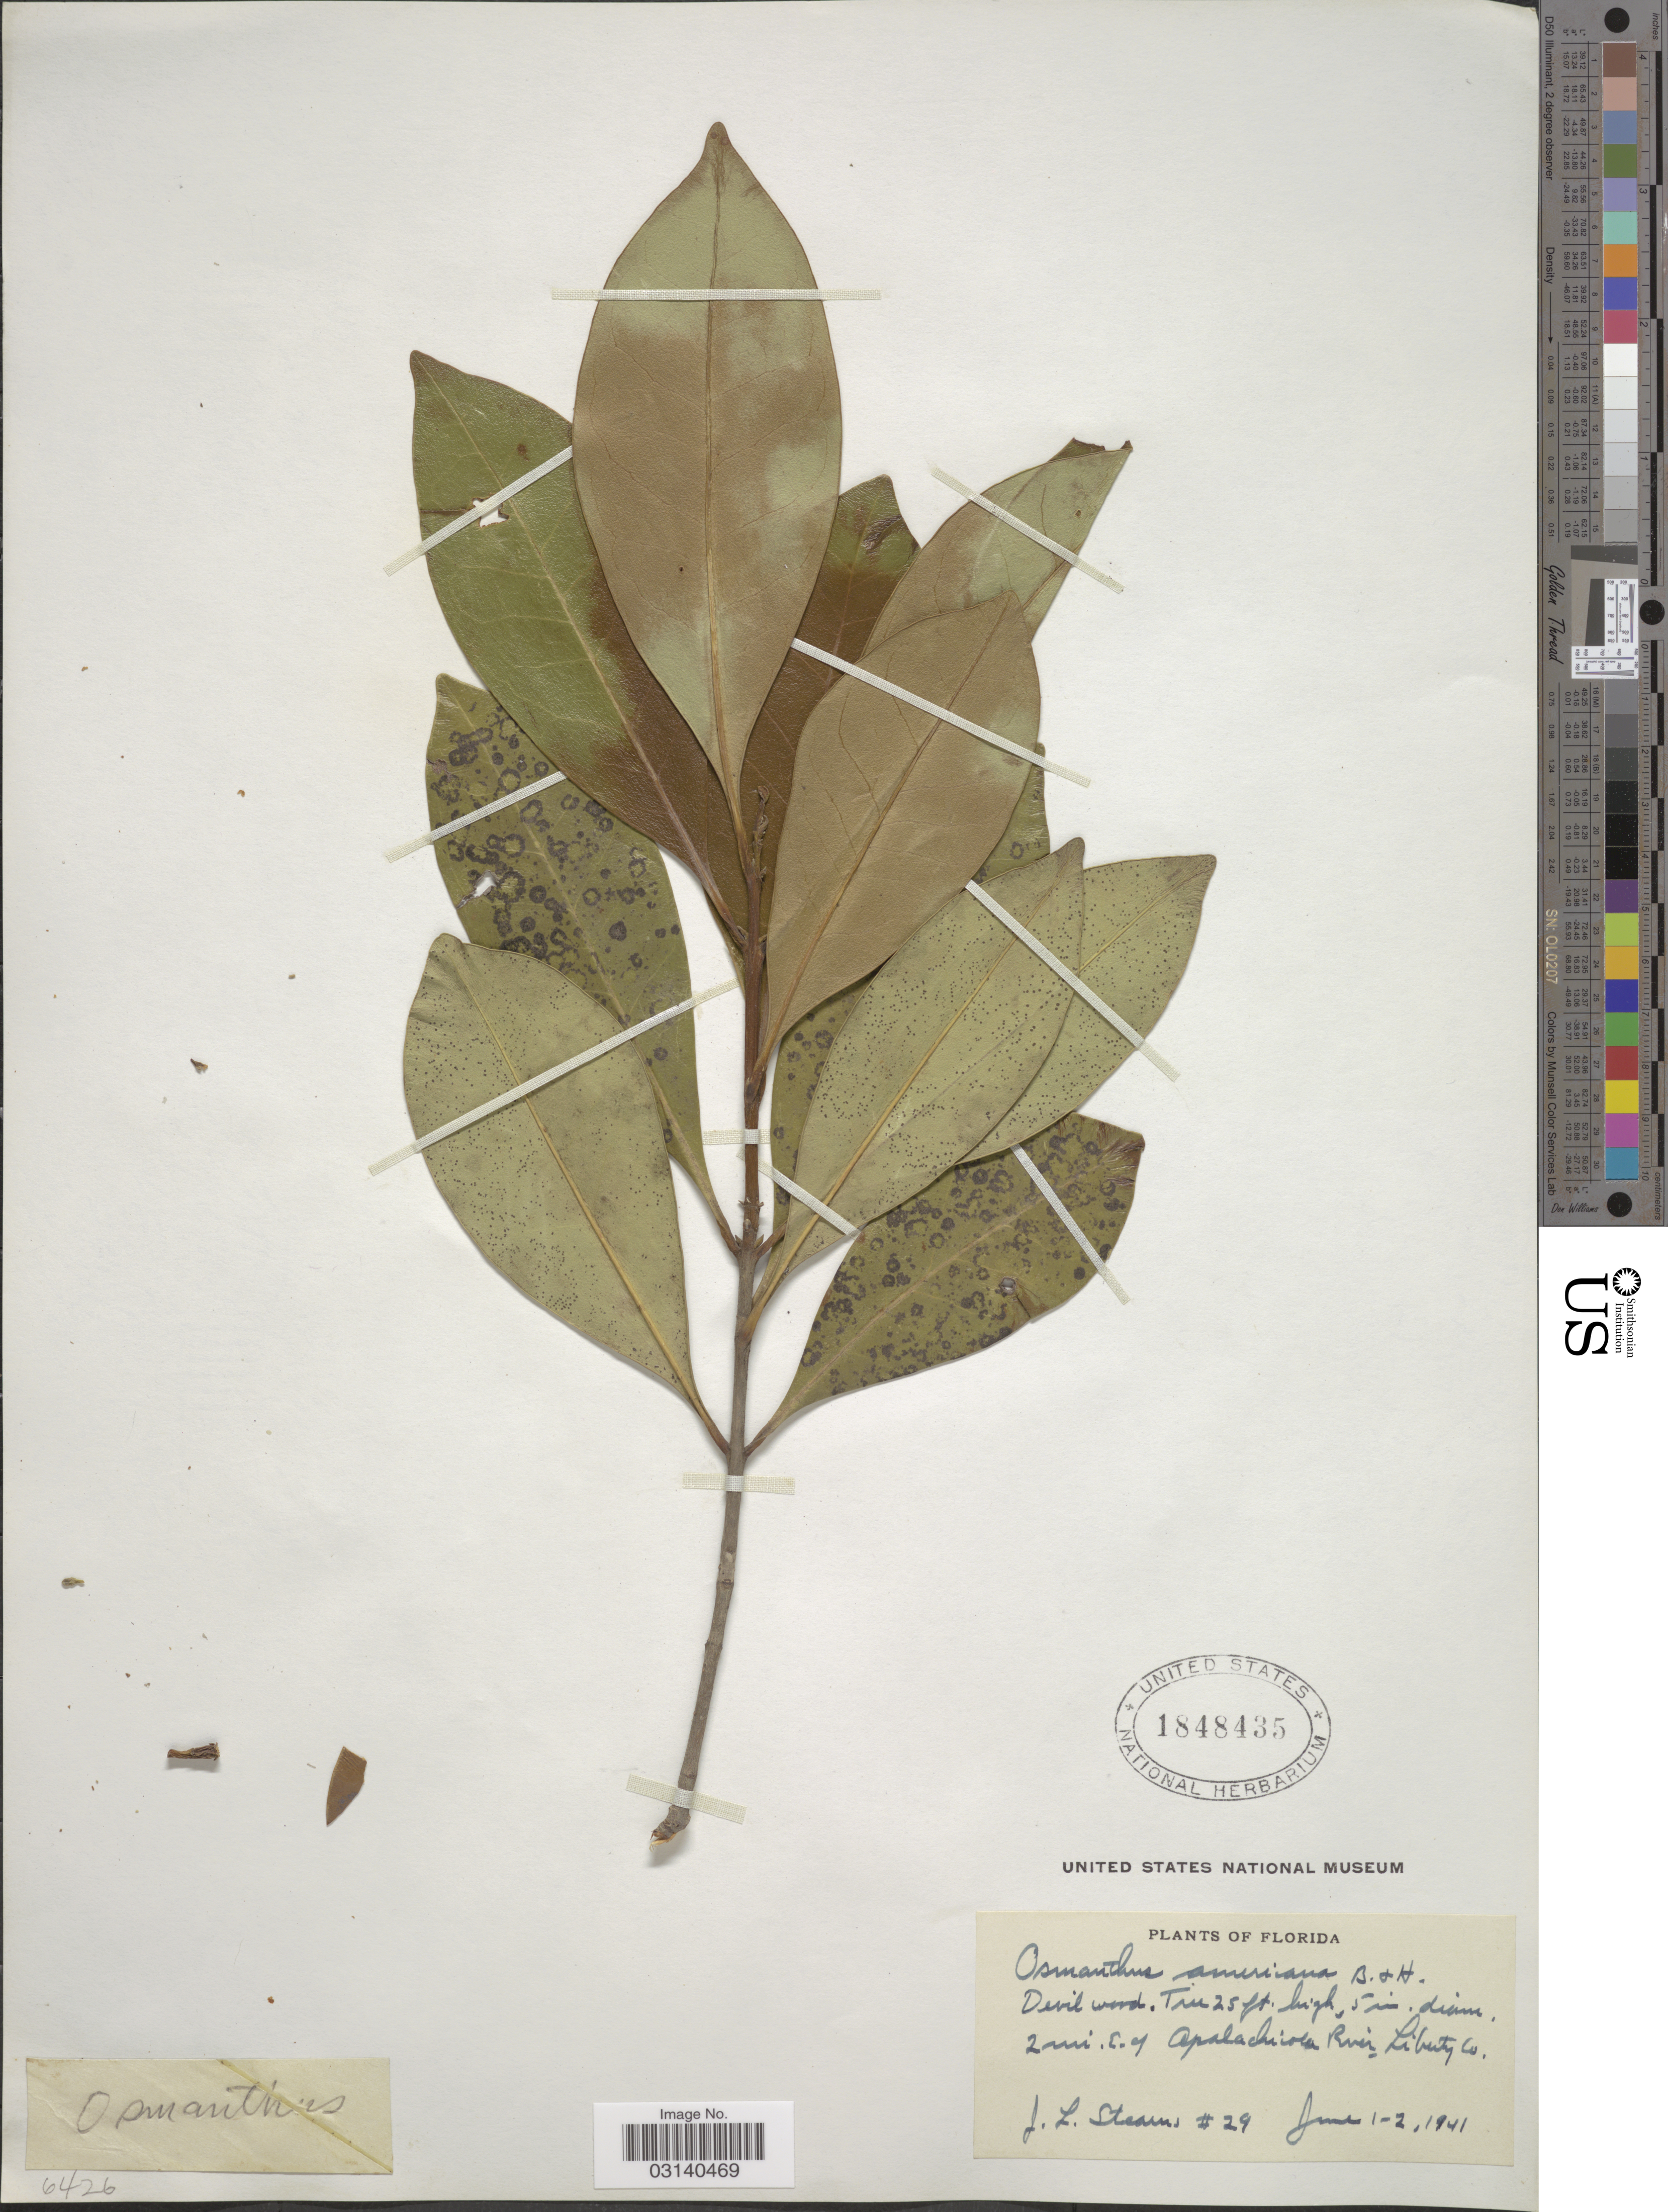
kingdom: Plantae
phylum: Tracheophyta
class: Magnoliopsida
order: Lamiales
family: Oleaceae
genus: Osmanthus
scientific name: Osmanthus americanus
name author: (L.) A. Gray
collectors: J. Stearns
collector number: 29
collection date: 1941-06-01/1941-06-02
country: United States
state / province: Florida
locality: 2 mi. E. of Apalachicola River, Liberty Co.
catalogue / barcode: US 1848435